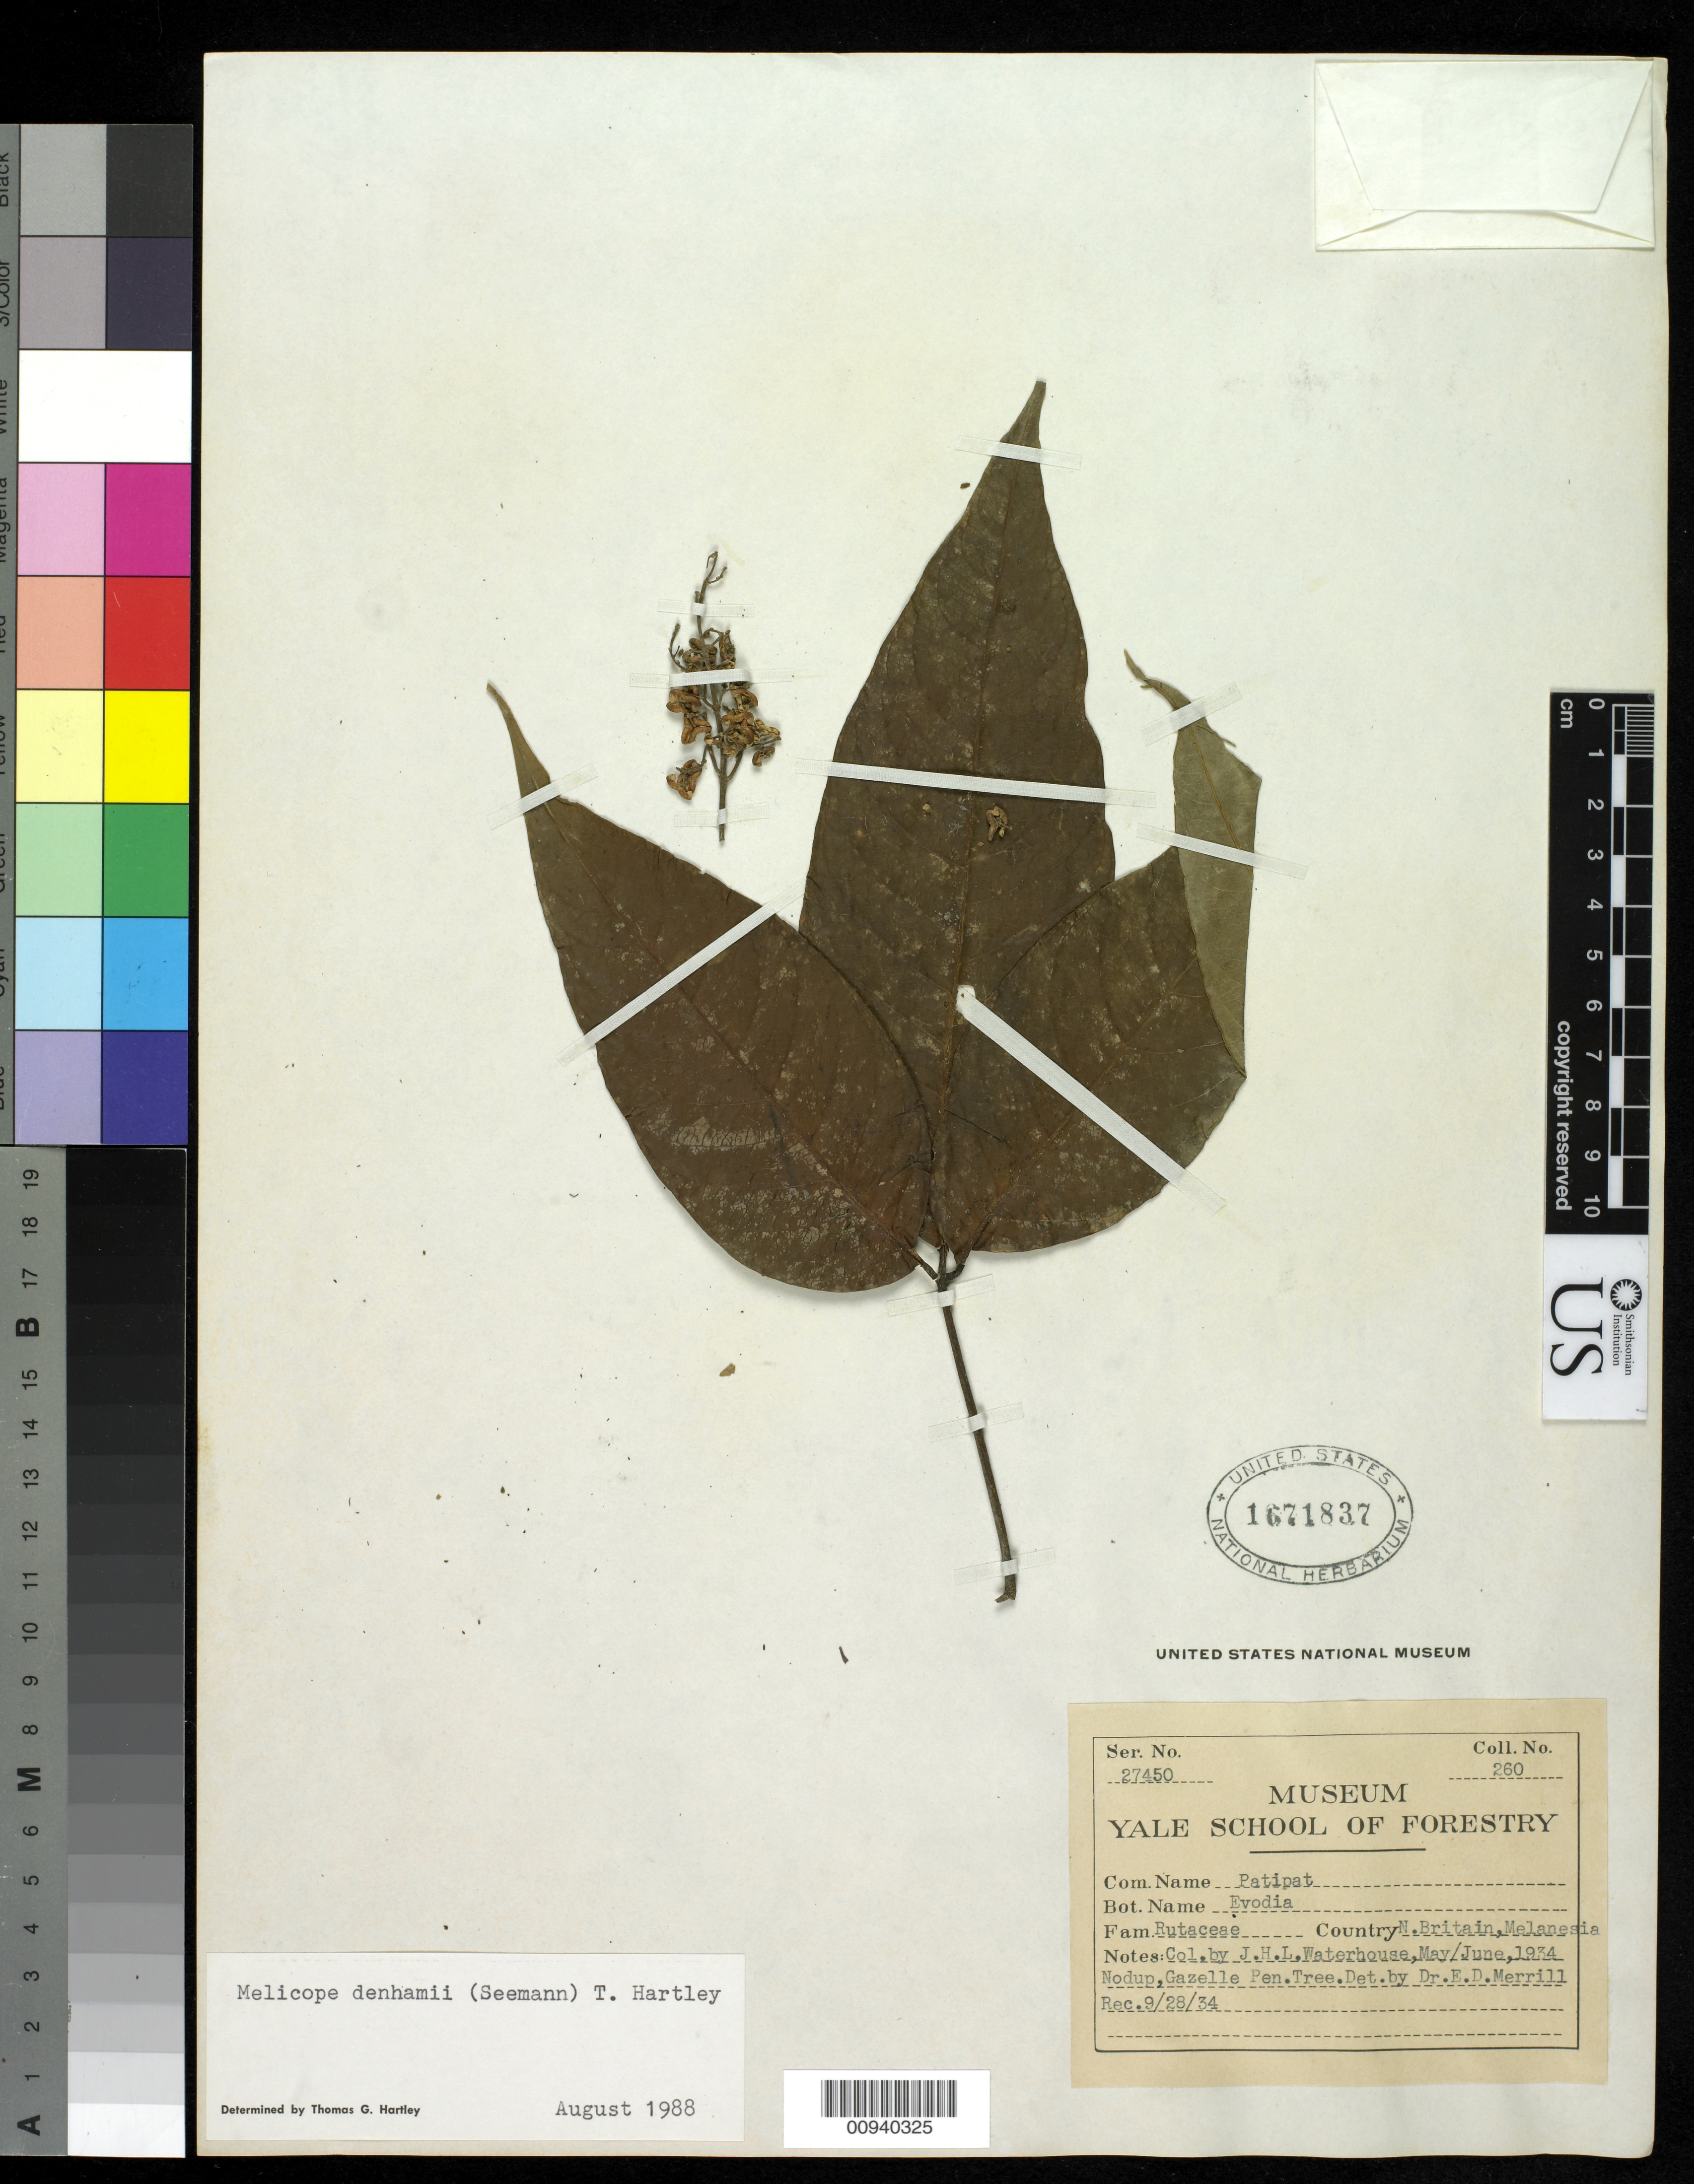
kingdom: Plantae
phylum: Tracheophyta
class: Magnoliopsida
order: Sapindales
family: Rutaceae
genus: Melicope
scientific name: Melicope denhamii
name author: (Seem.) T.G. Hartley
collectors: J. Waterhouse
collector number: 260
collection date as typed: May 1934 to -- Jun 1934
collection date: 1934-05/1934-06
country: Papua New Guinea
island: New Britain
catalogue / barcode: US 1671837